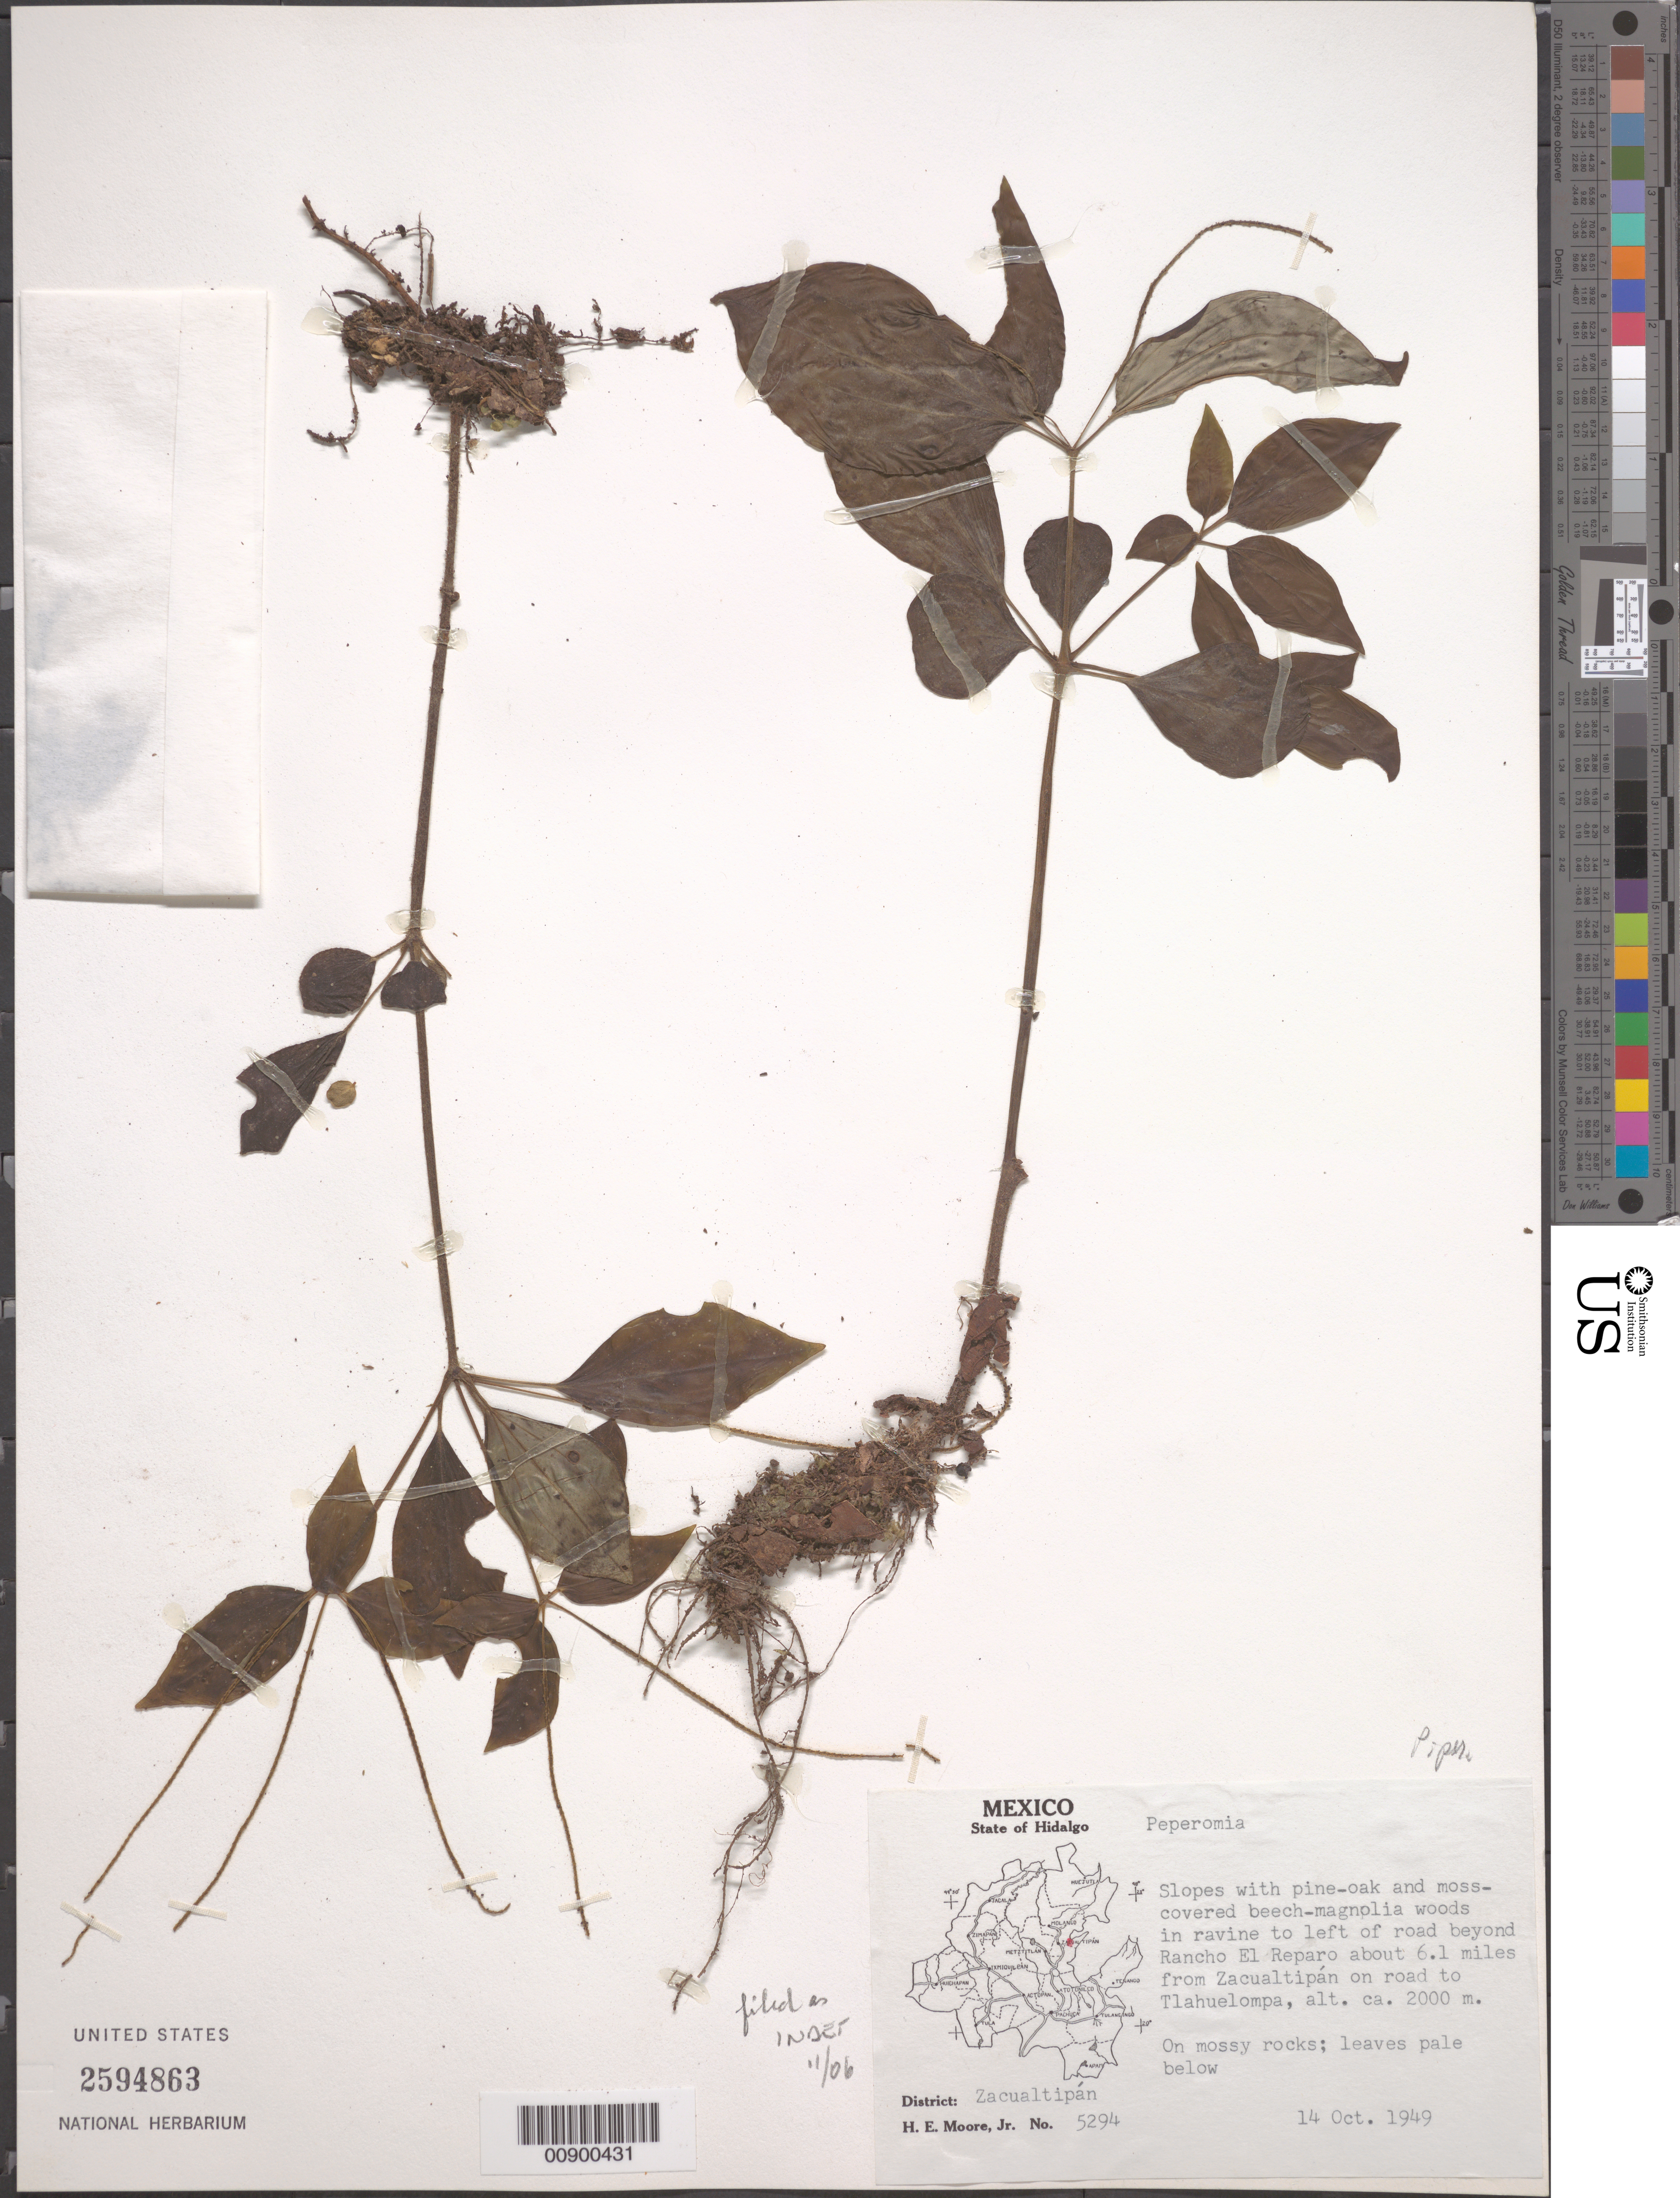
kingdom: Plantae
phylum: Tracheophyta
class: Magnoliopsida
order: Piperales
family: Piperaceae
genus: Peperomia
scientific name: Peperomia subblanda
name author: C. DC.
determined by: Jiménez, José Estaban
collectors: H. E. Moore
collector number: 5294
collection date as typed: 14 Oct 1949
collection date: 1949-10-14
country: Mexico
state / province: Hidalgo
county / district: Zacualtipán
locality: In ravine to left of road beyond Rancho El Reparo about 6.1 miles from Zacualtipán on road to Tlahuelompa, District Zacualtipán, State of Hidalgo.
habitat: On mossy rocks. Slopes with pine-oak and moss-covered beech-magnolia woods in ravine.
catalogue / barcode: US 2594863